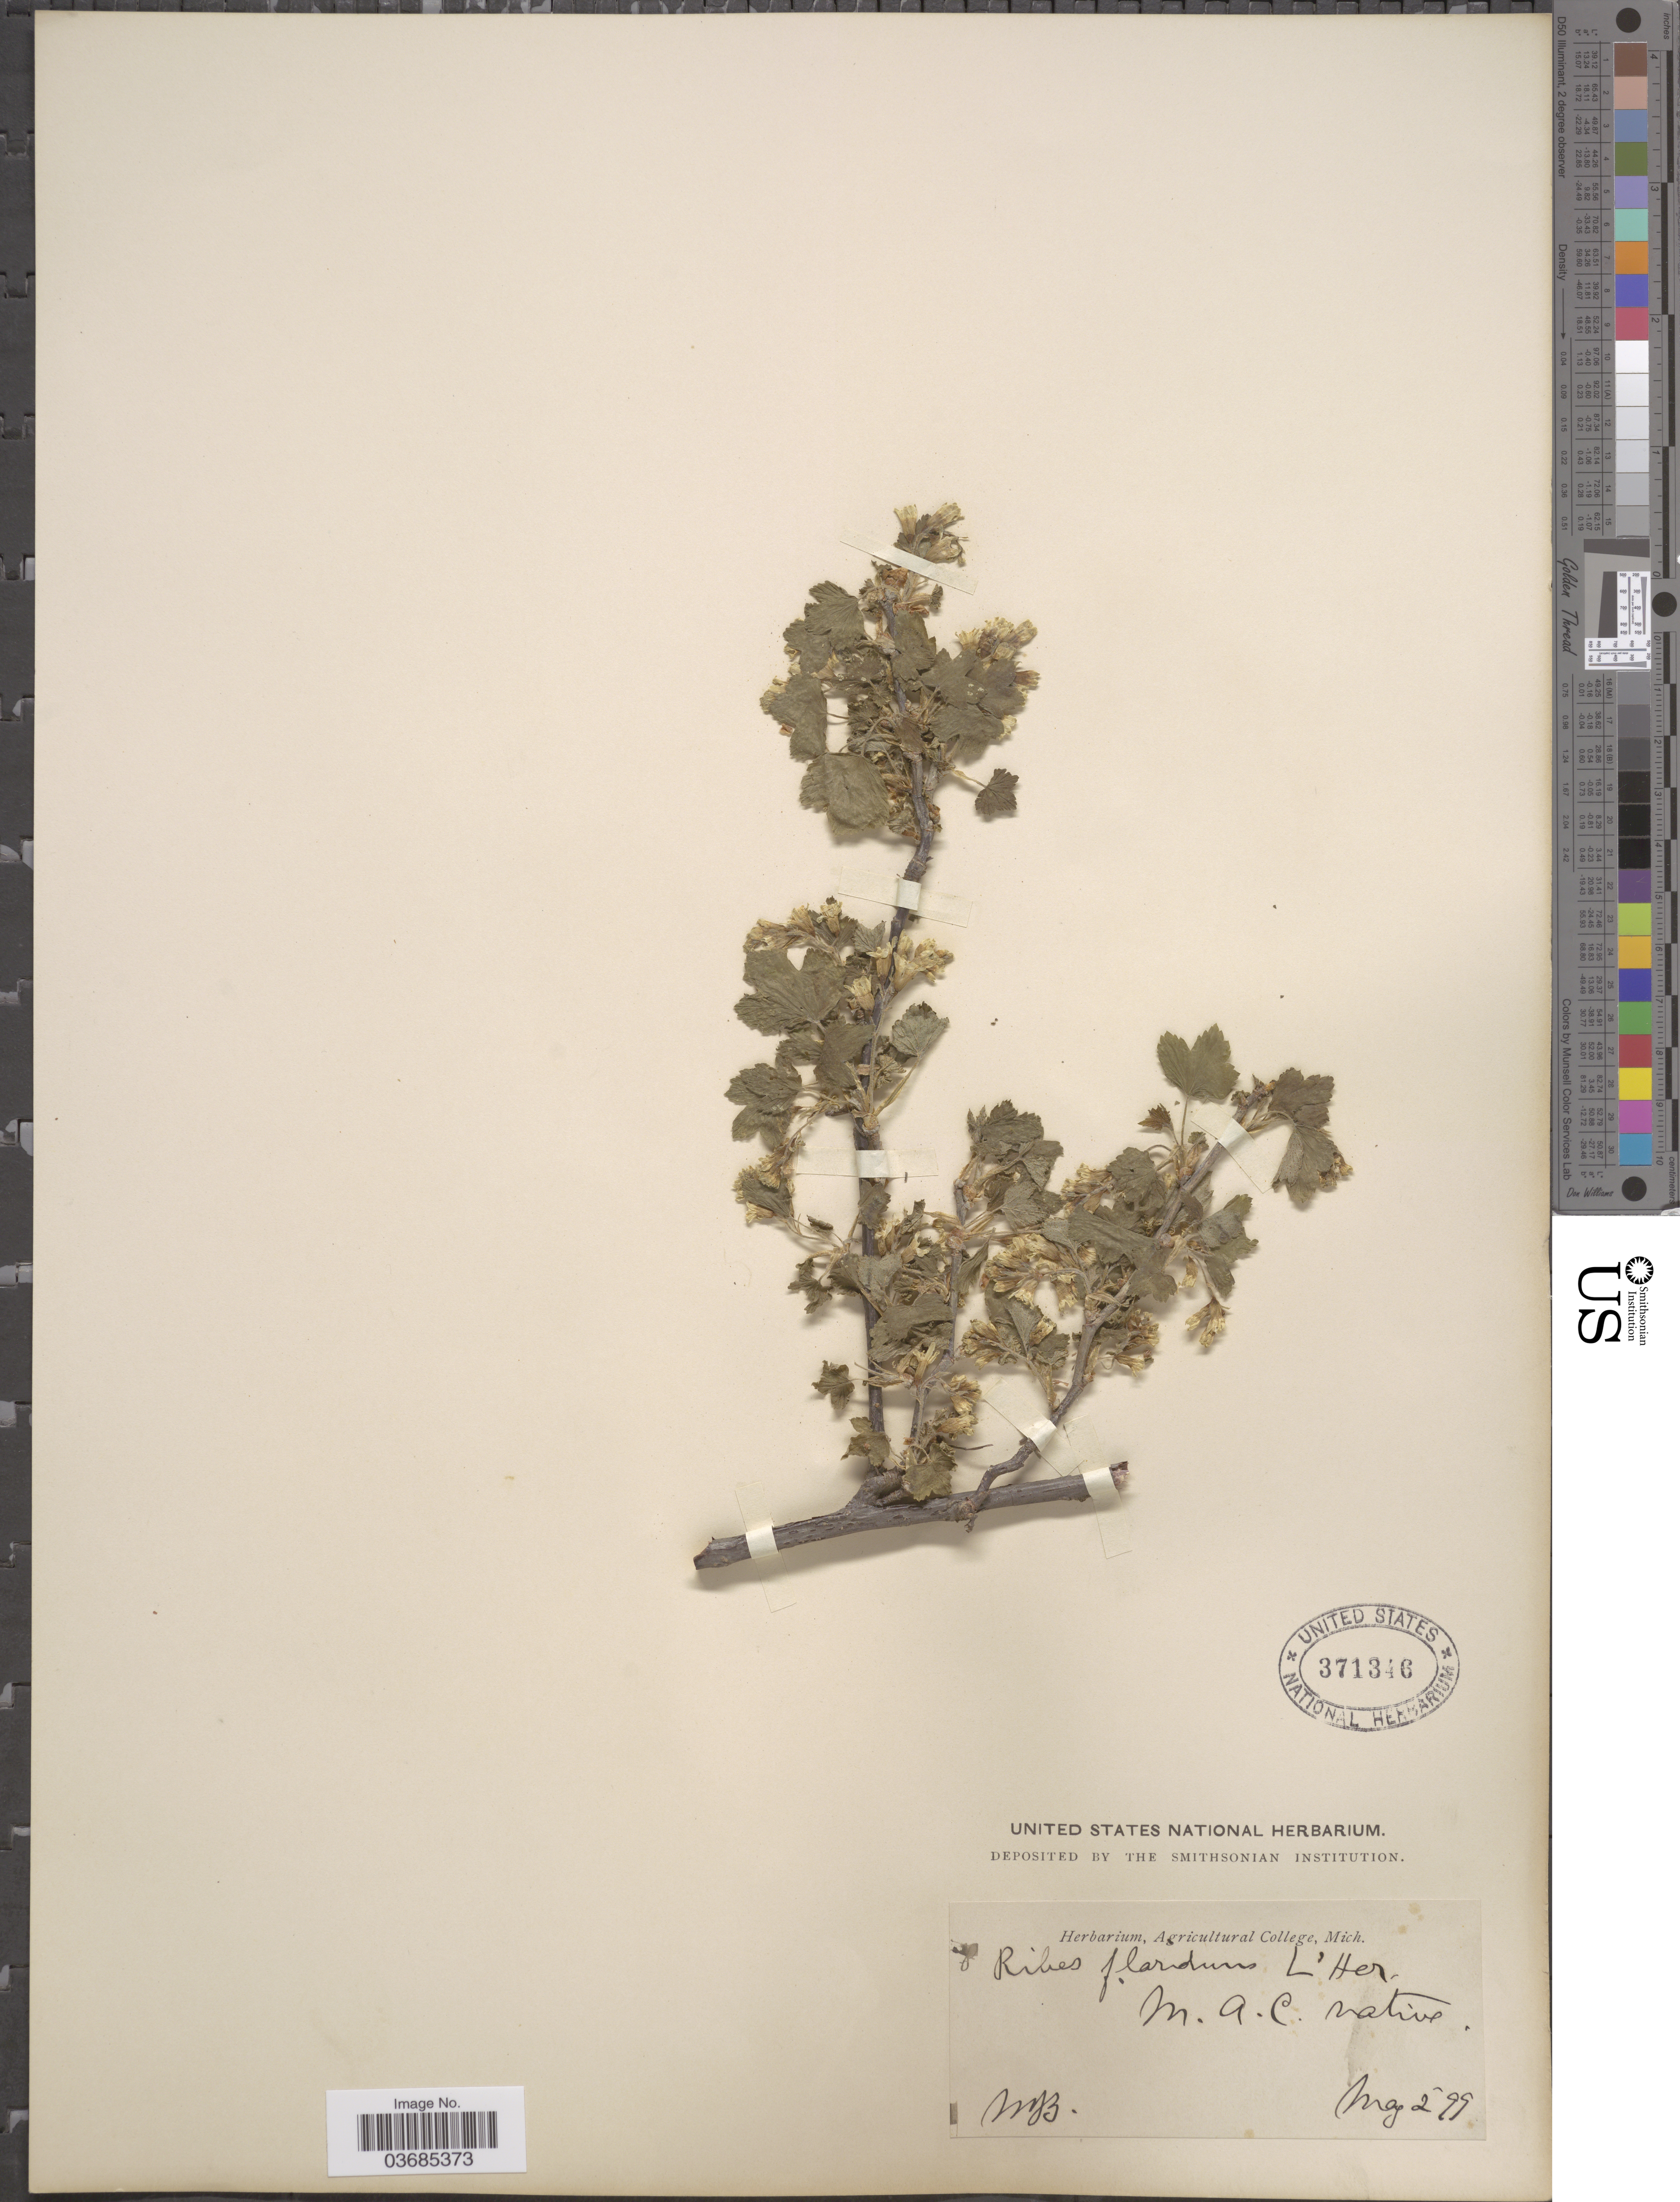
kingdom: Plantae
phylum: Tracheophyta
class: Magnoliopsida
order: Saxifragales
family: Grossulariaceae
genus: Ribes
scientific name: Ribes americanum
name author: Mill.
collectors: M. B.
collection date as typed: Transcribed d/m/y: 2/5/99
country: United States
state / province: Michigan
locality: M.A.C.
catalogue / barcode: US 371346